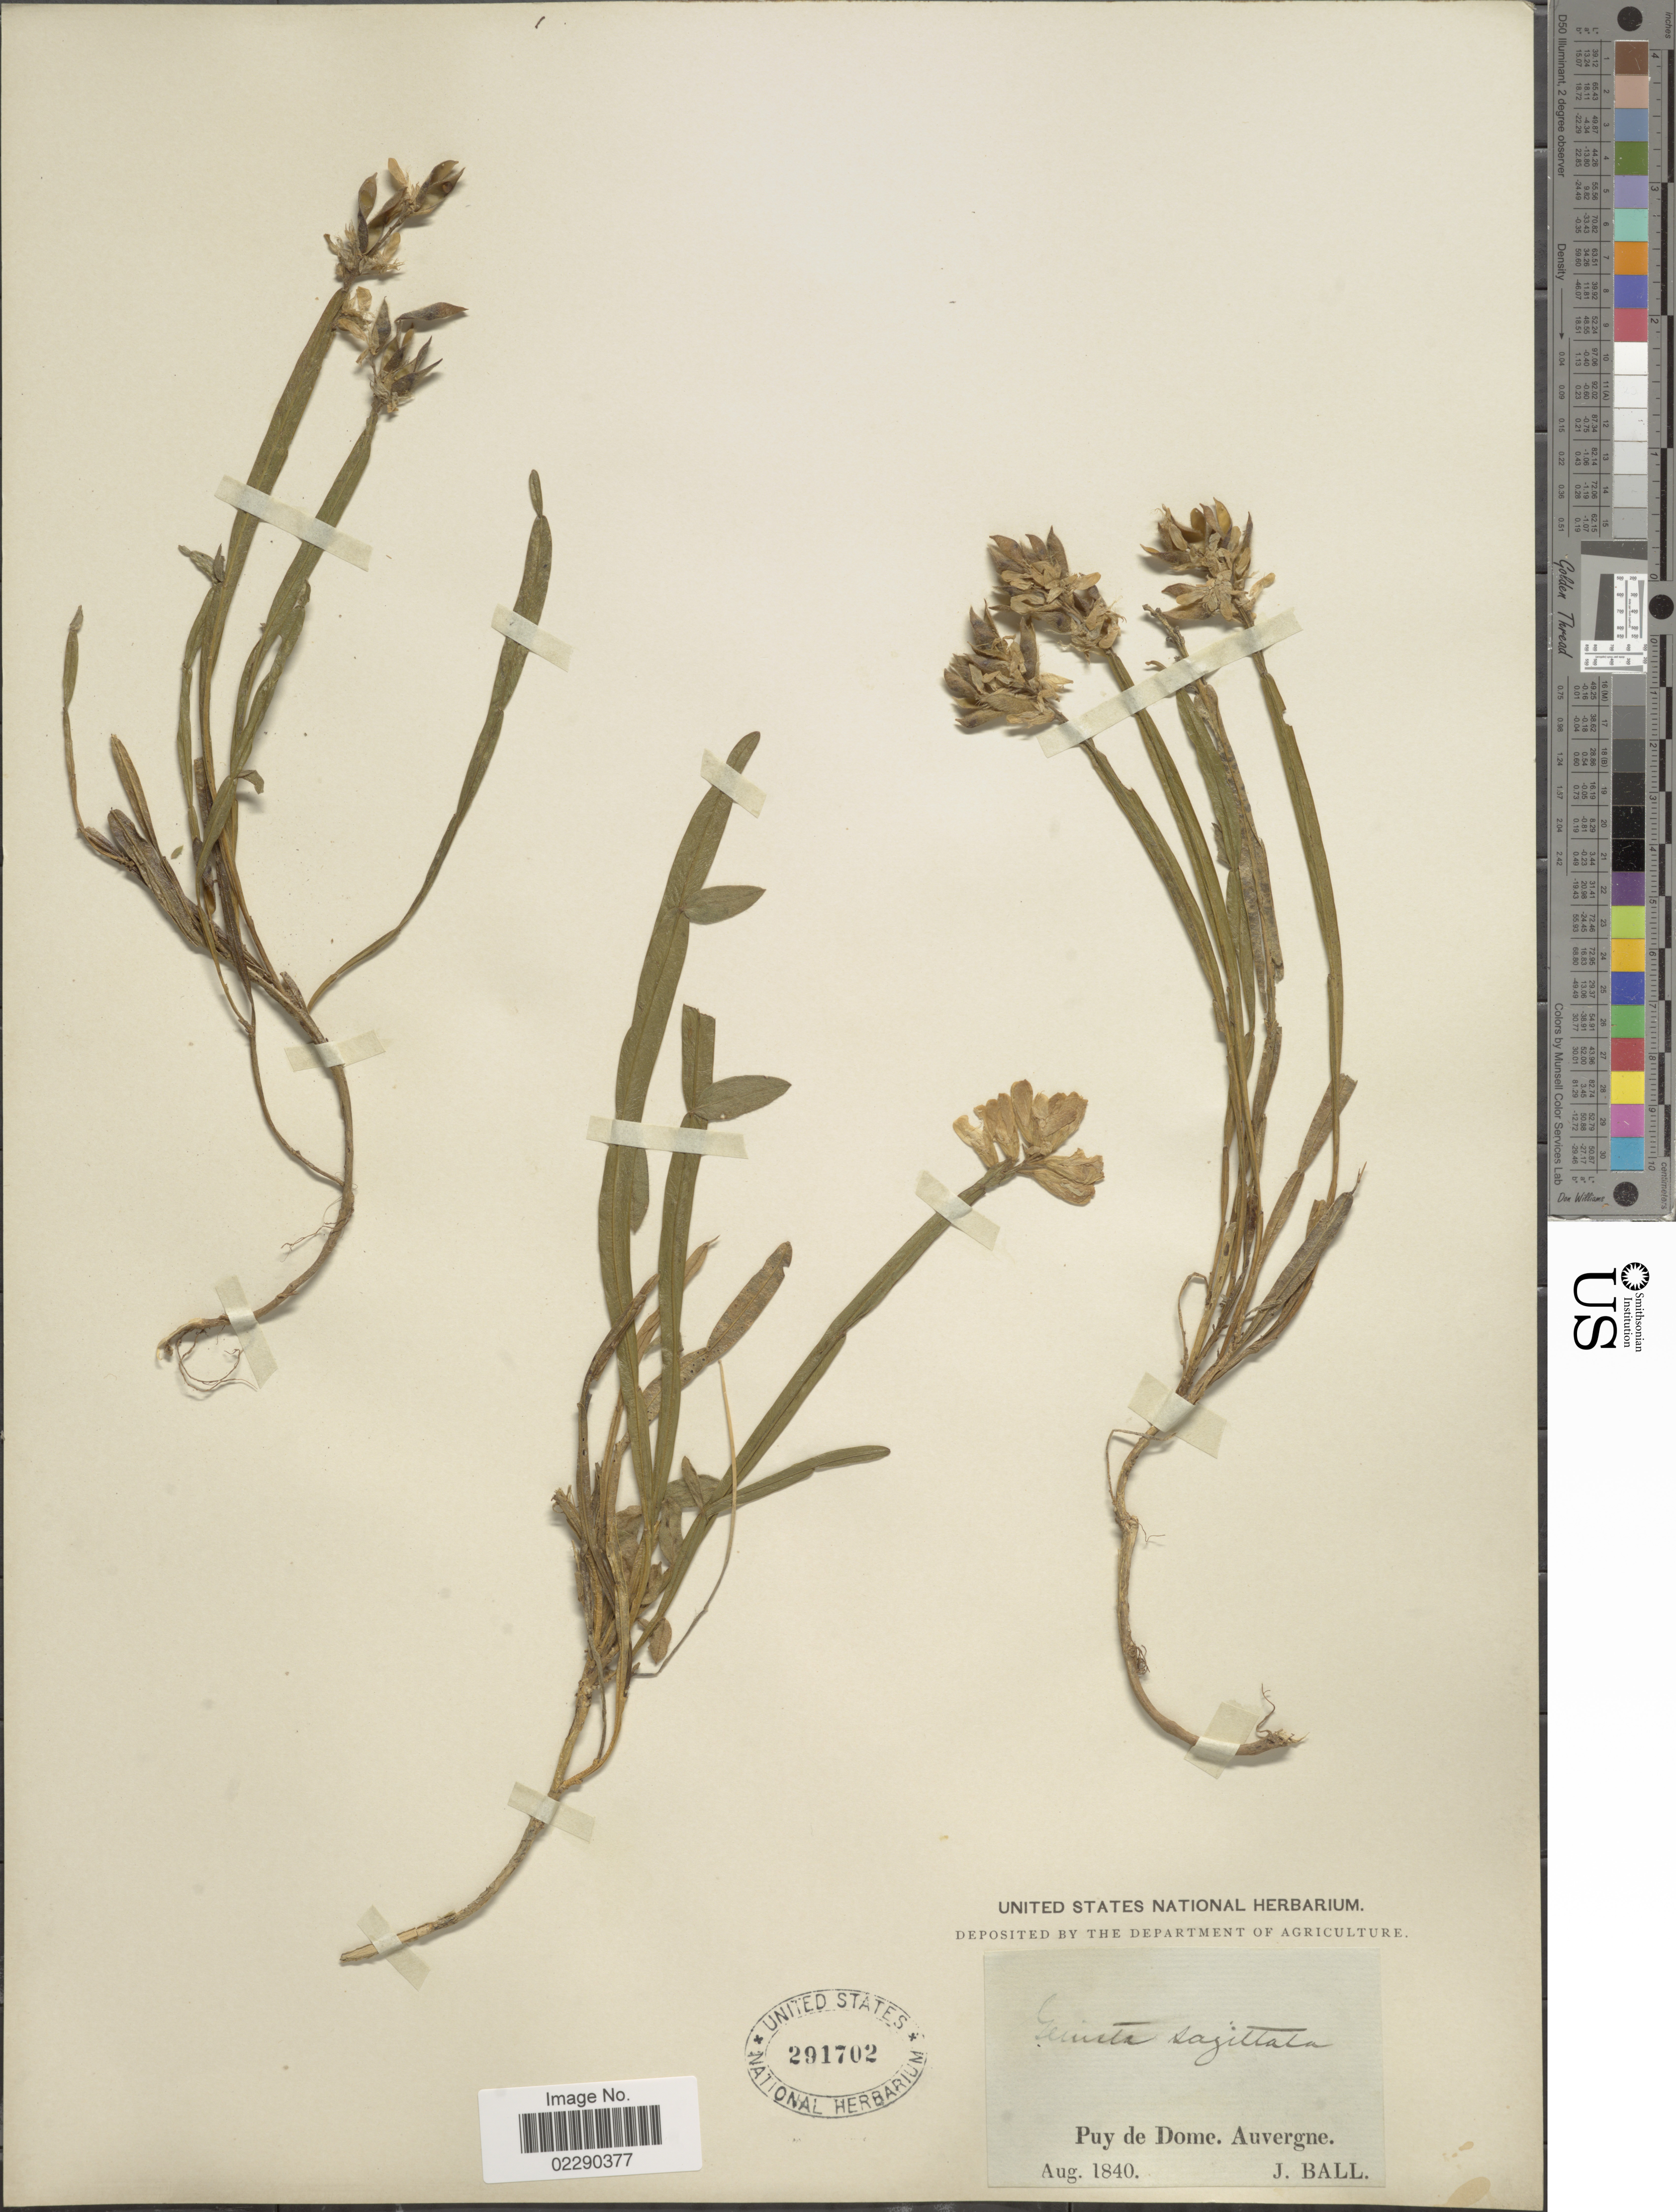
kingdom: Plantae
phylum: Tracheophyta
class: Magnoliopsida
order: Fabales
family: Fabaceae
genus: Genista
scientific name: Genista sagittalis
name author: L.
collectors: J. Ball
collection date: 1840-08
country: France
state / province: Auvergne-Rhône-Alpes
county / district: Puy-de-Dôme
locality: Puy de Dome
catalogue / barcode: US 291702